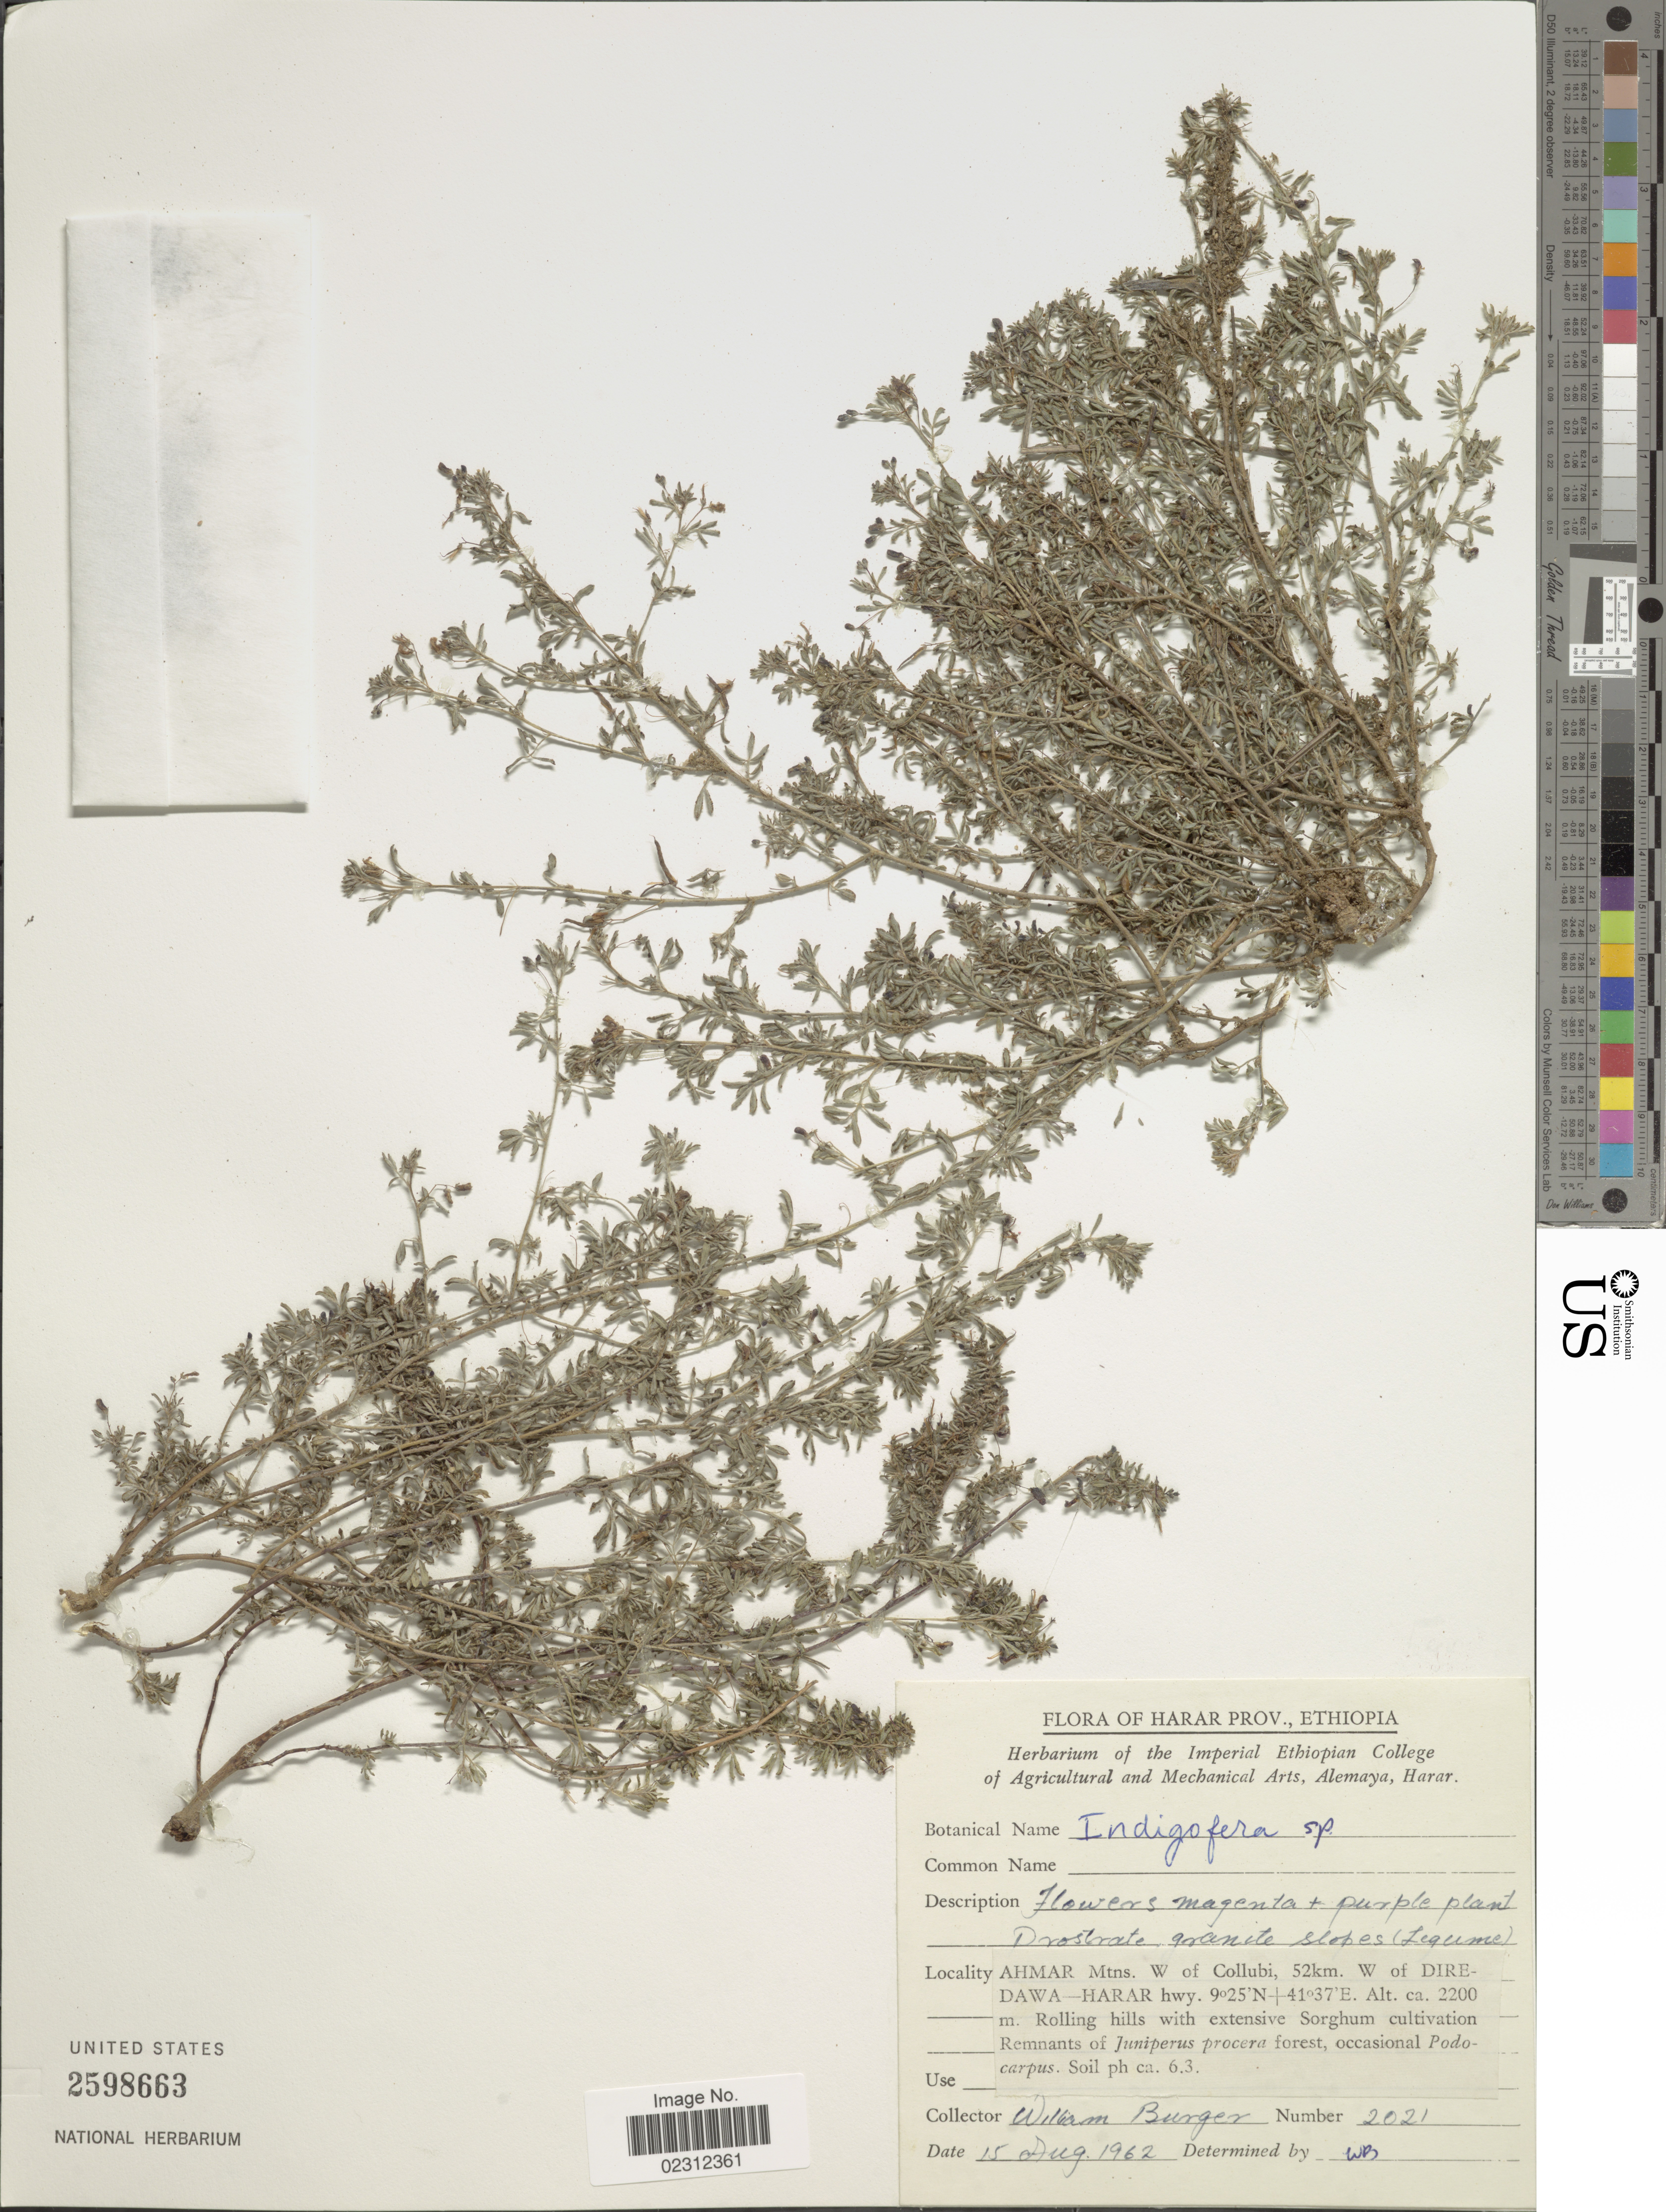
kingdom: Plantae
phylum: Tracheophyta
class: Magnoliopsida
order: Fabales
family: Fabaceae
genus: Indigofera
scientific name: Indigofera sp.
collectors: W. Burger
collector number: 2021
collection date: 1962-08-15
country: Ethiopia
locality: Harar Prov., Ahmar Mtns. W of Collubi, 52 km. W of Diredawa - Harar hwy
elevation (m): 2200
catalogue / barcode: US 2598663